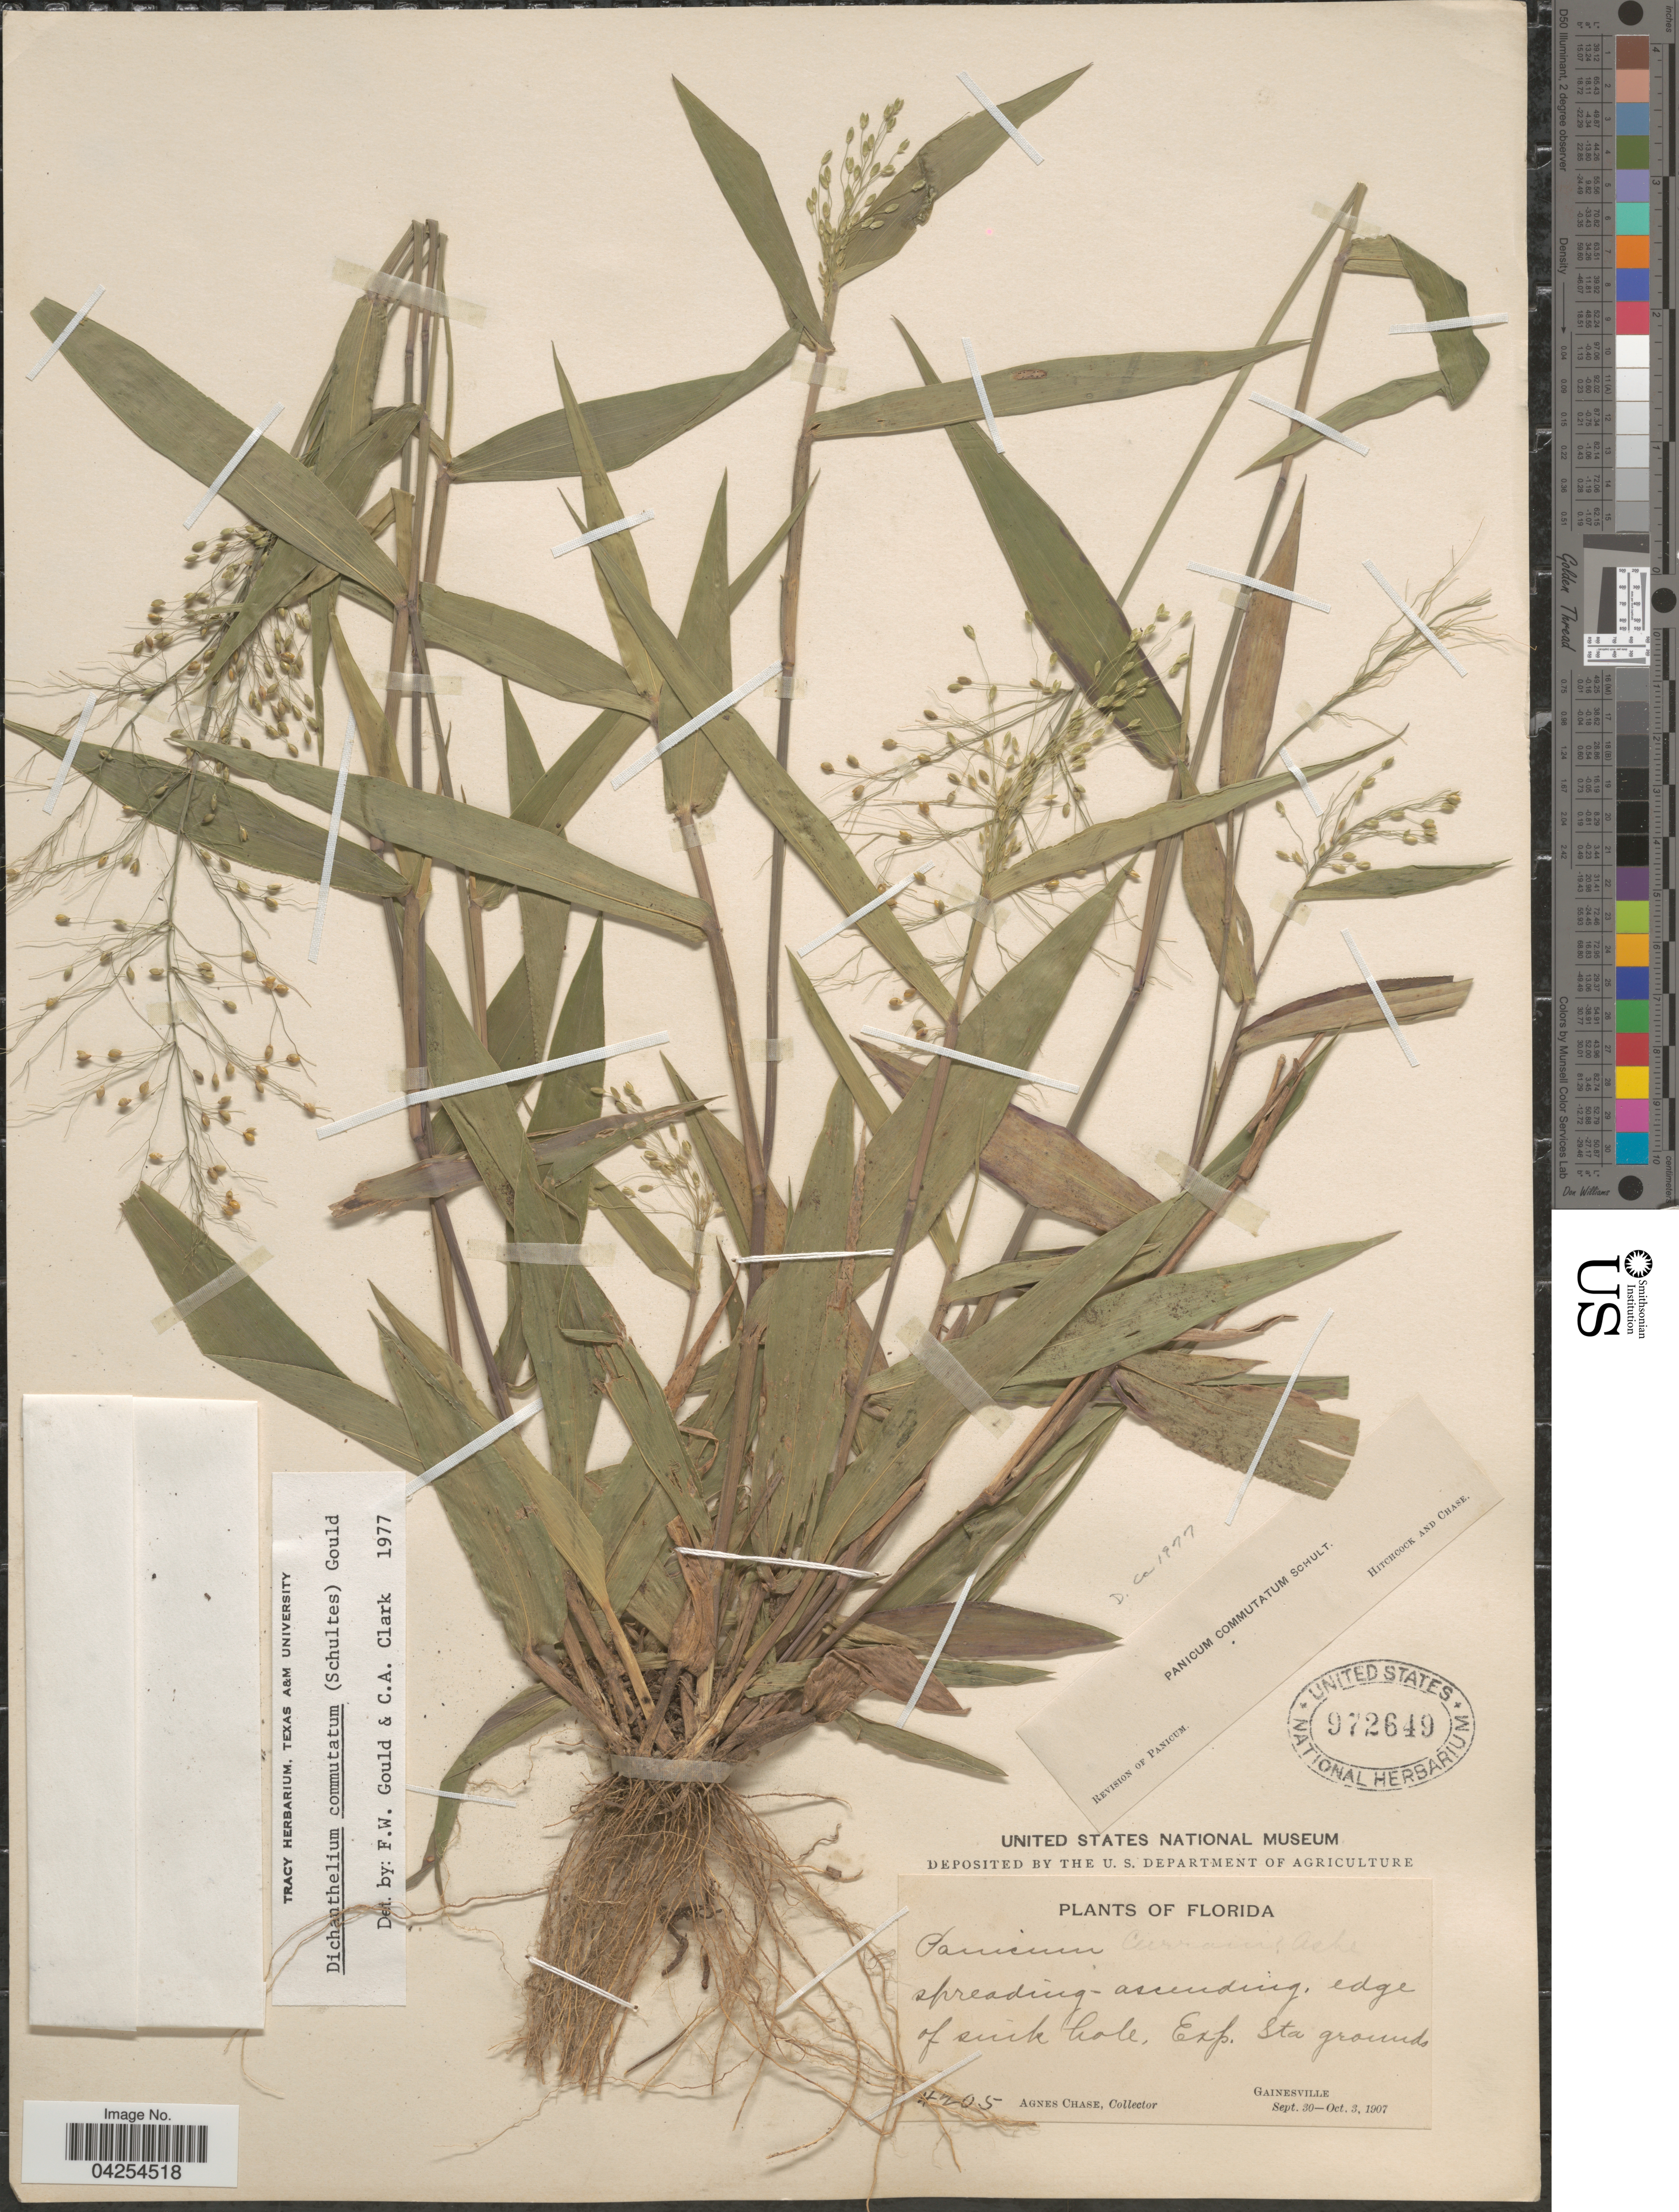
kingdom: Plantae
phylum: Tracheophyta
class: Liliopsida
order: Poales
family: Poaceae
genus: Dichanthelium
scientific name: Dichanthelium commutatum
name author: (Schult.) Gould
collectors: A. Chase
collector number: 4205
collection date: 1907-09-30/1907-10-03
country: United States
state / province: Florida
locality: Spreading-ascending, edge of sink hole, Exp. Sta grounds. Gainesville.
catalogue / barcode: US 972649